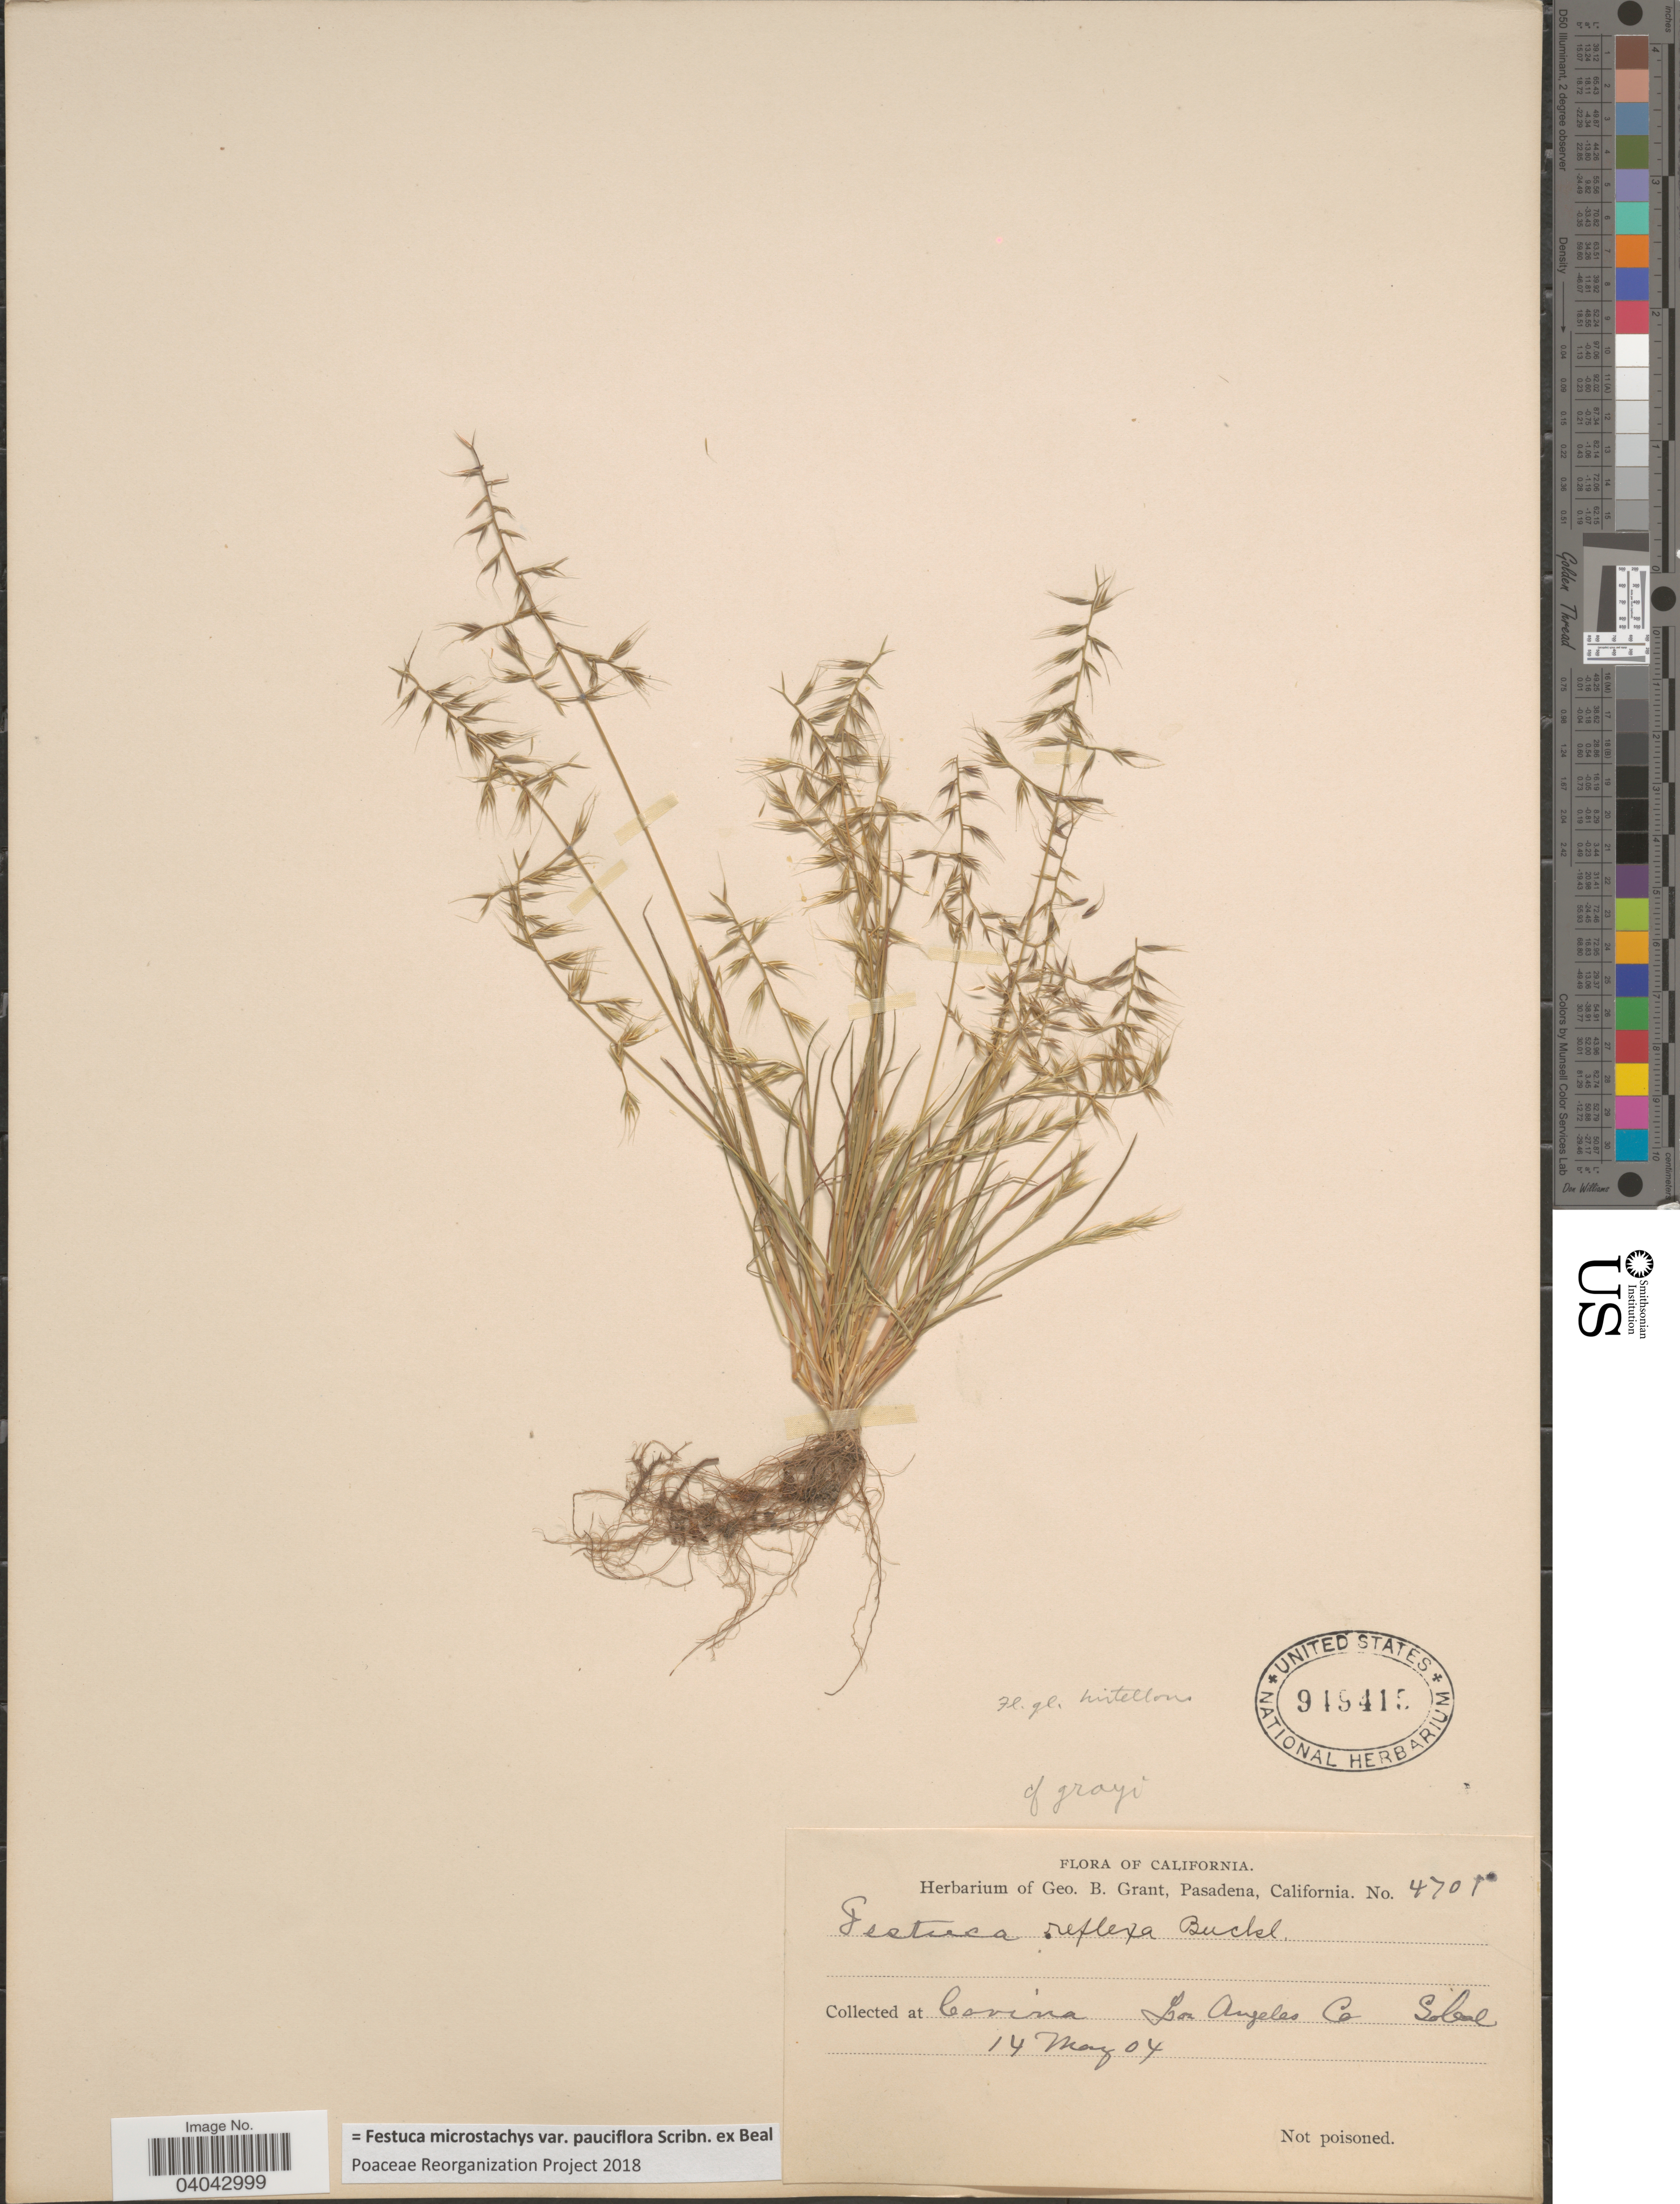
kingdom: Plantae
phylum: Tracheophyta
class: Liliopsida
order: Poales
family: Poaceae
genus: Festuca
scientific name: Festuca microstachys var. pauciflora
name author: Scribn. ex W.J. Beal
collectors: ex herb. Geo. B. Grant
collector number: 4701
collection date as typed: Transcribed d/m/y: 14/5/4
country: United States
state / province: California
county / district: Los Angeles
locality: Covina Los Angeles Co.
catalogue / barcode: US 949415